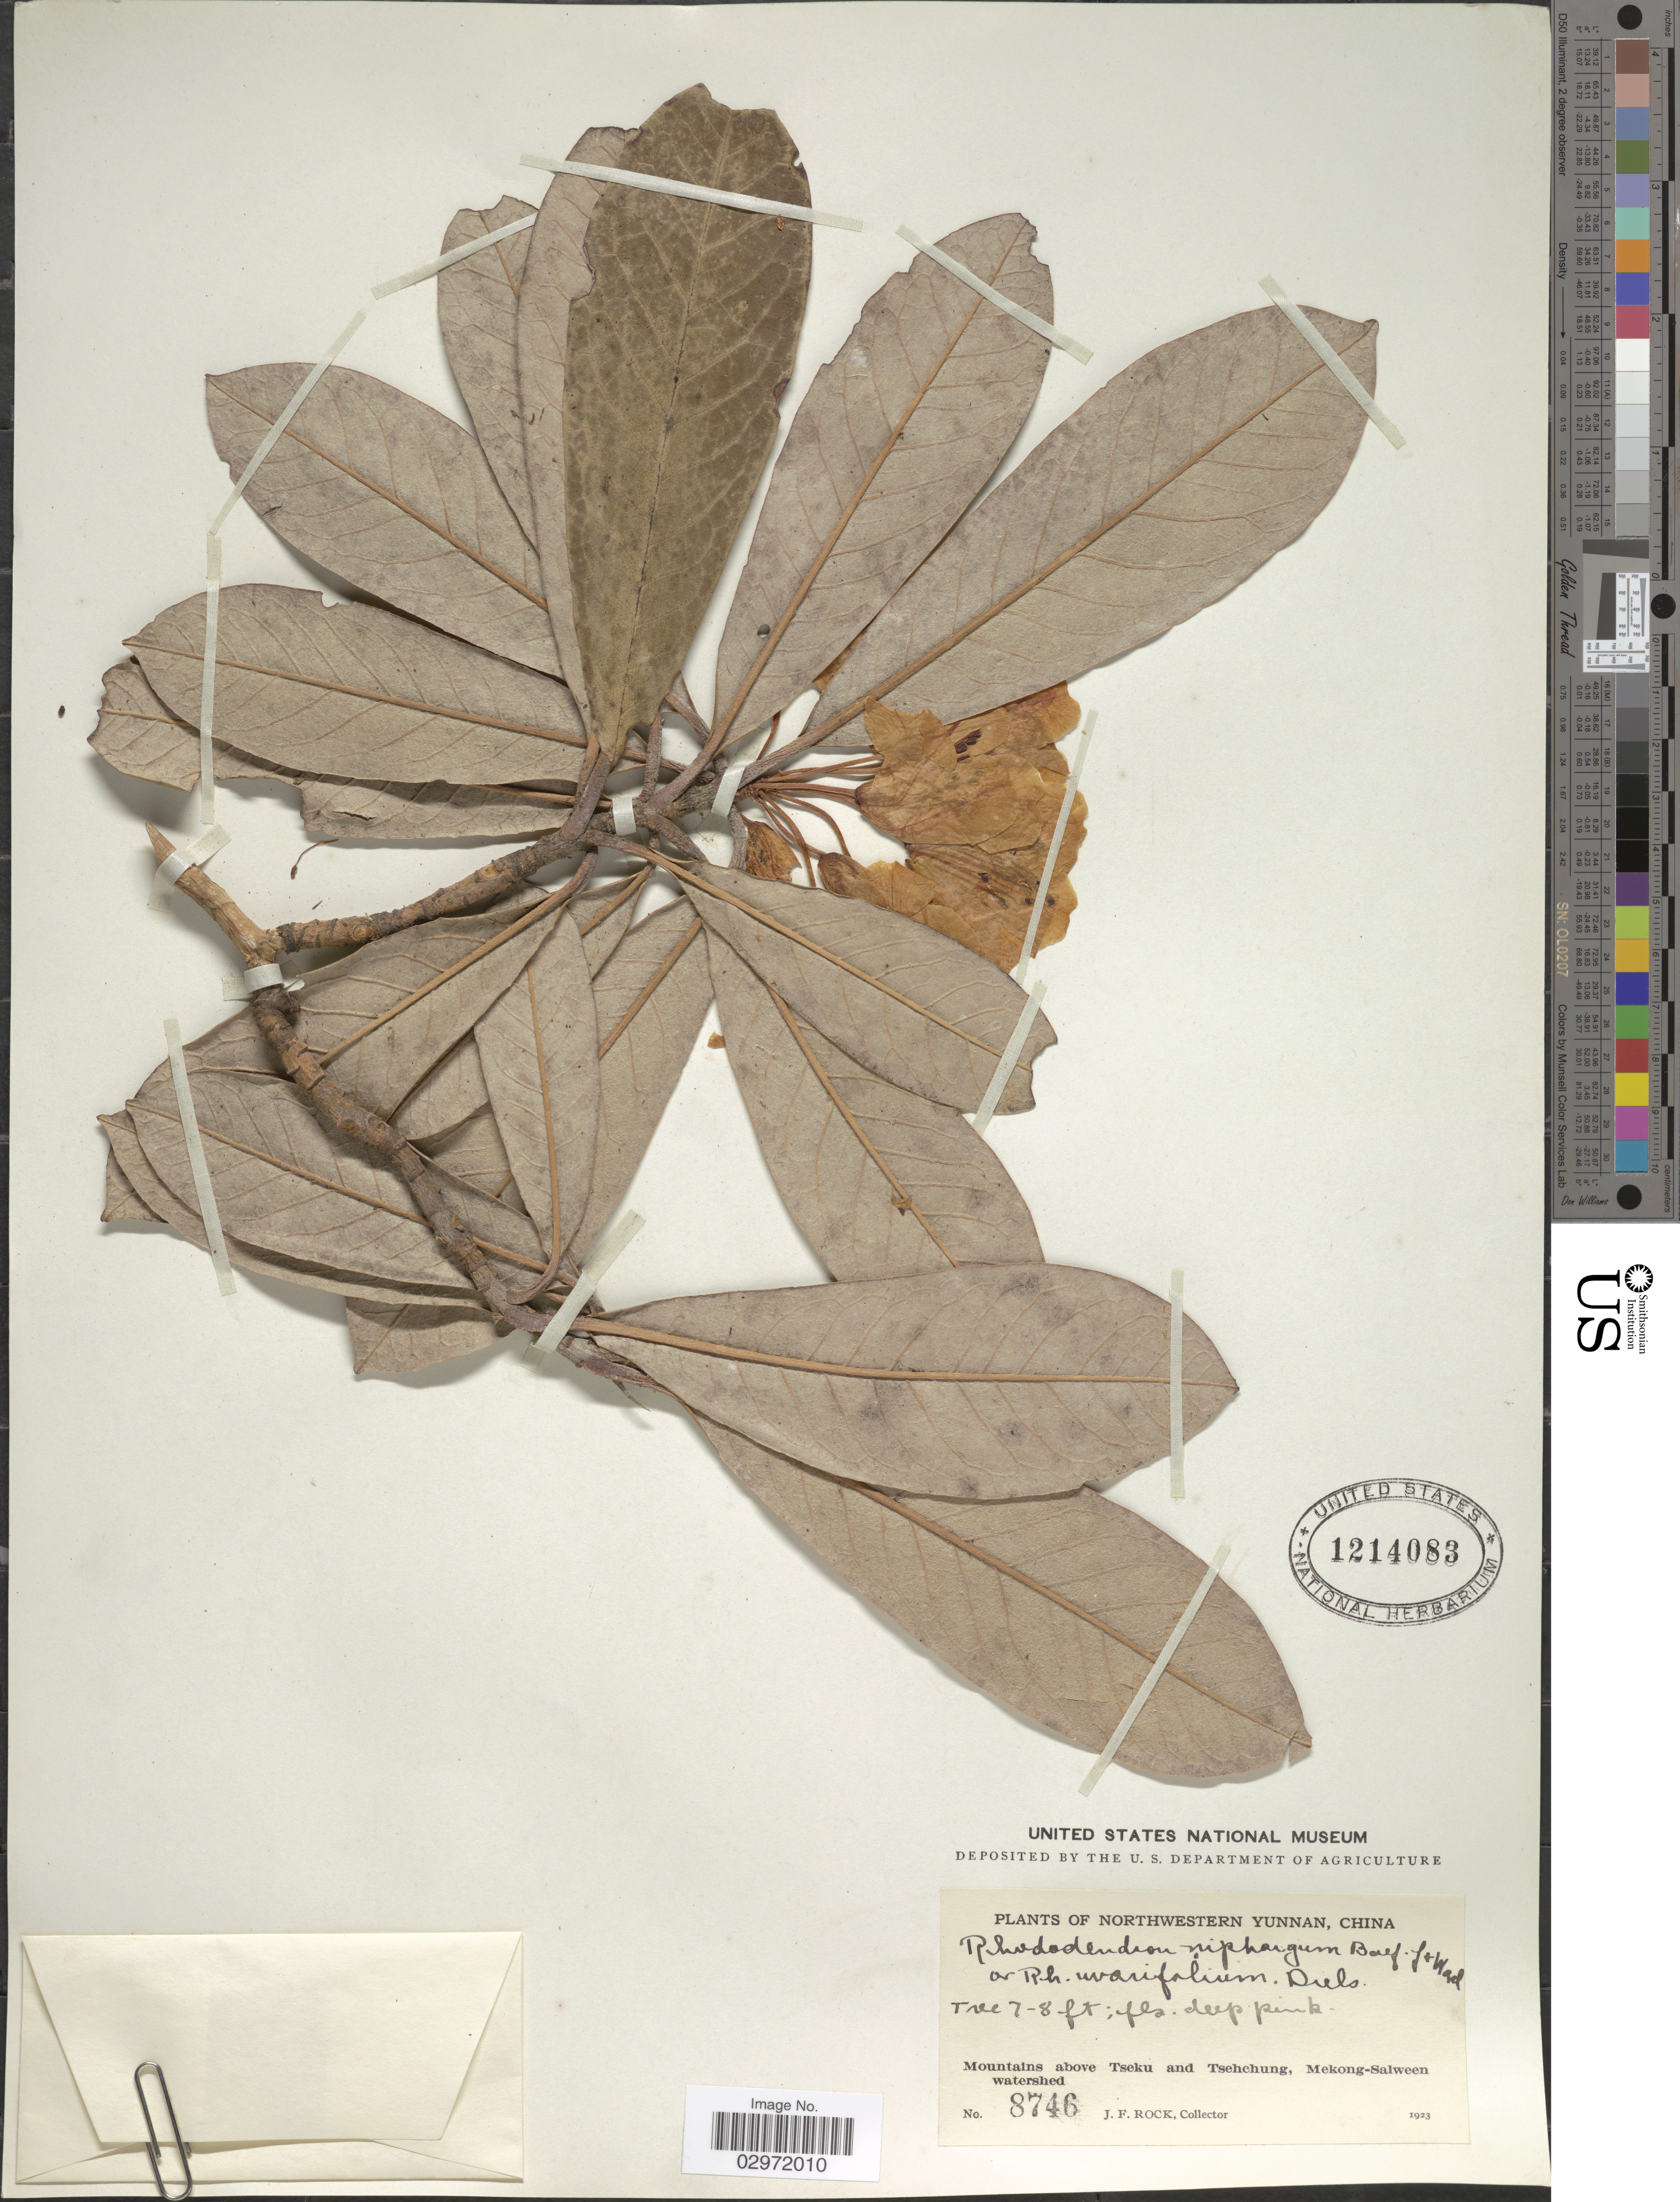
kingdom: Plantae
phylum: Tracheophyta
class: Magnoliopsida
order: Ericales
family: Ericaceae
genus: Rhododendron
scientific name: Rhododendron niphargum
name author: Balf. f. & Kingdon-Ward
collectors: J. Rock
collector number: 8746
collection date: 1923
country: China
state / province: Yunnan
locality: Northwestern Yunnan, Mountains above Tseku and Tsehchung, Mekong-Salween watershed.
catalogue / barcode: US 1214083